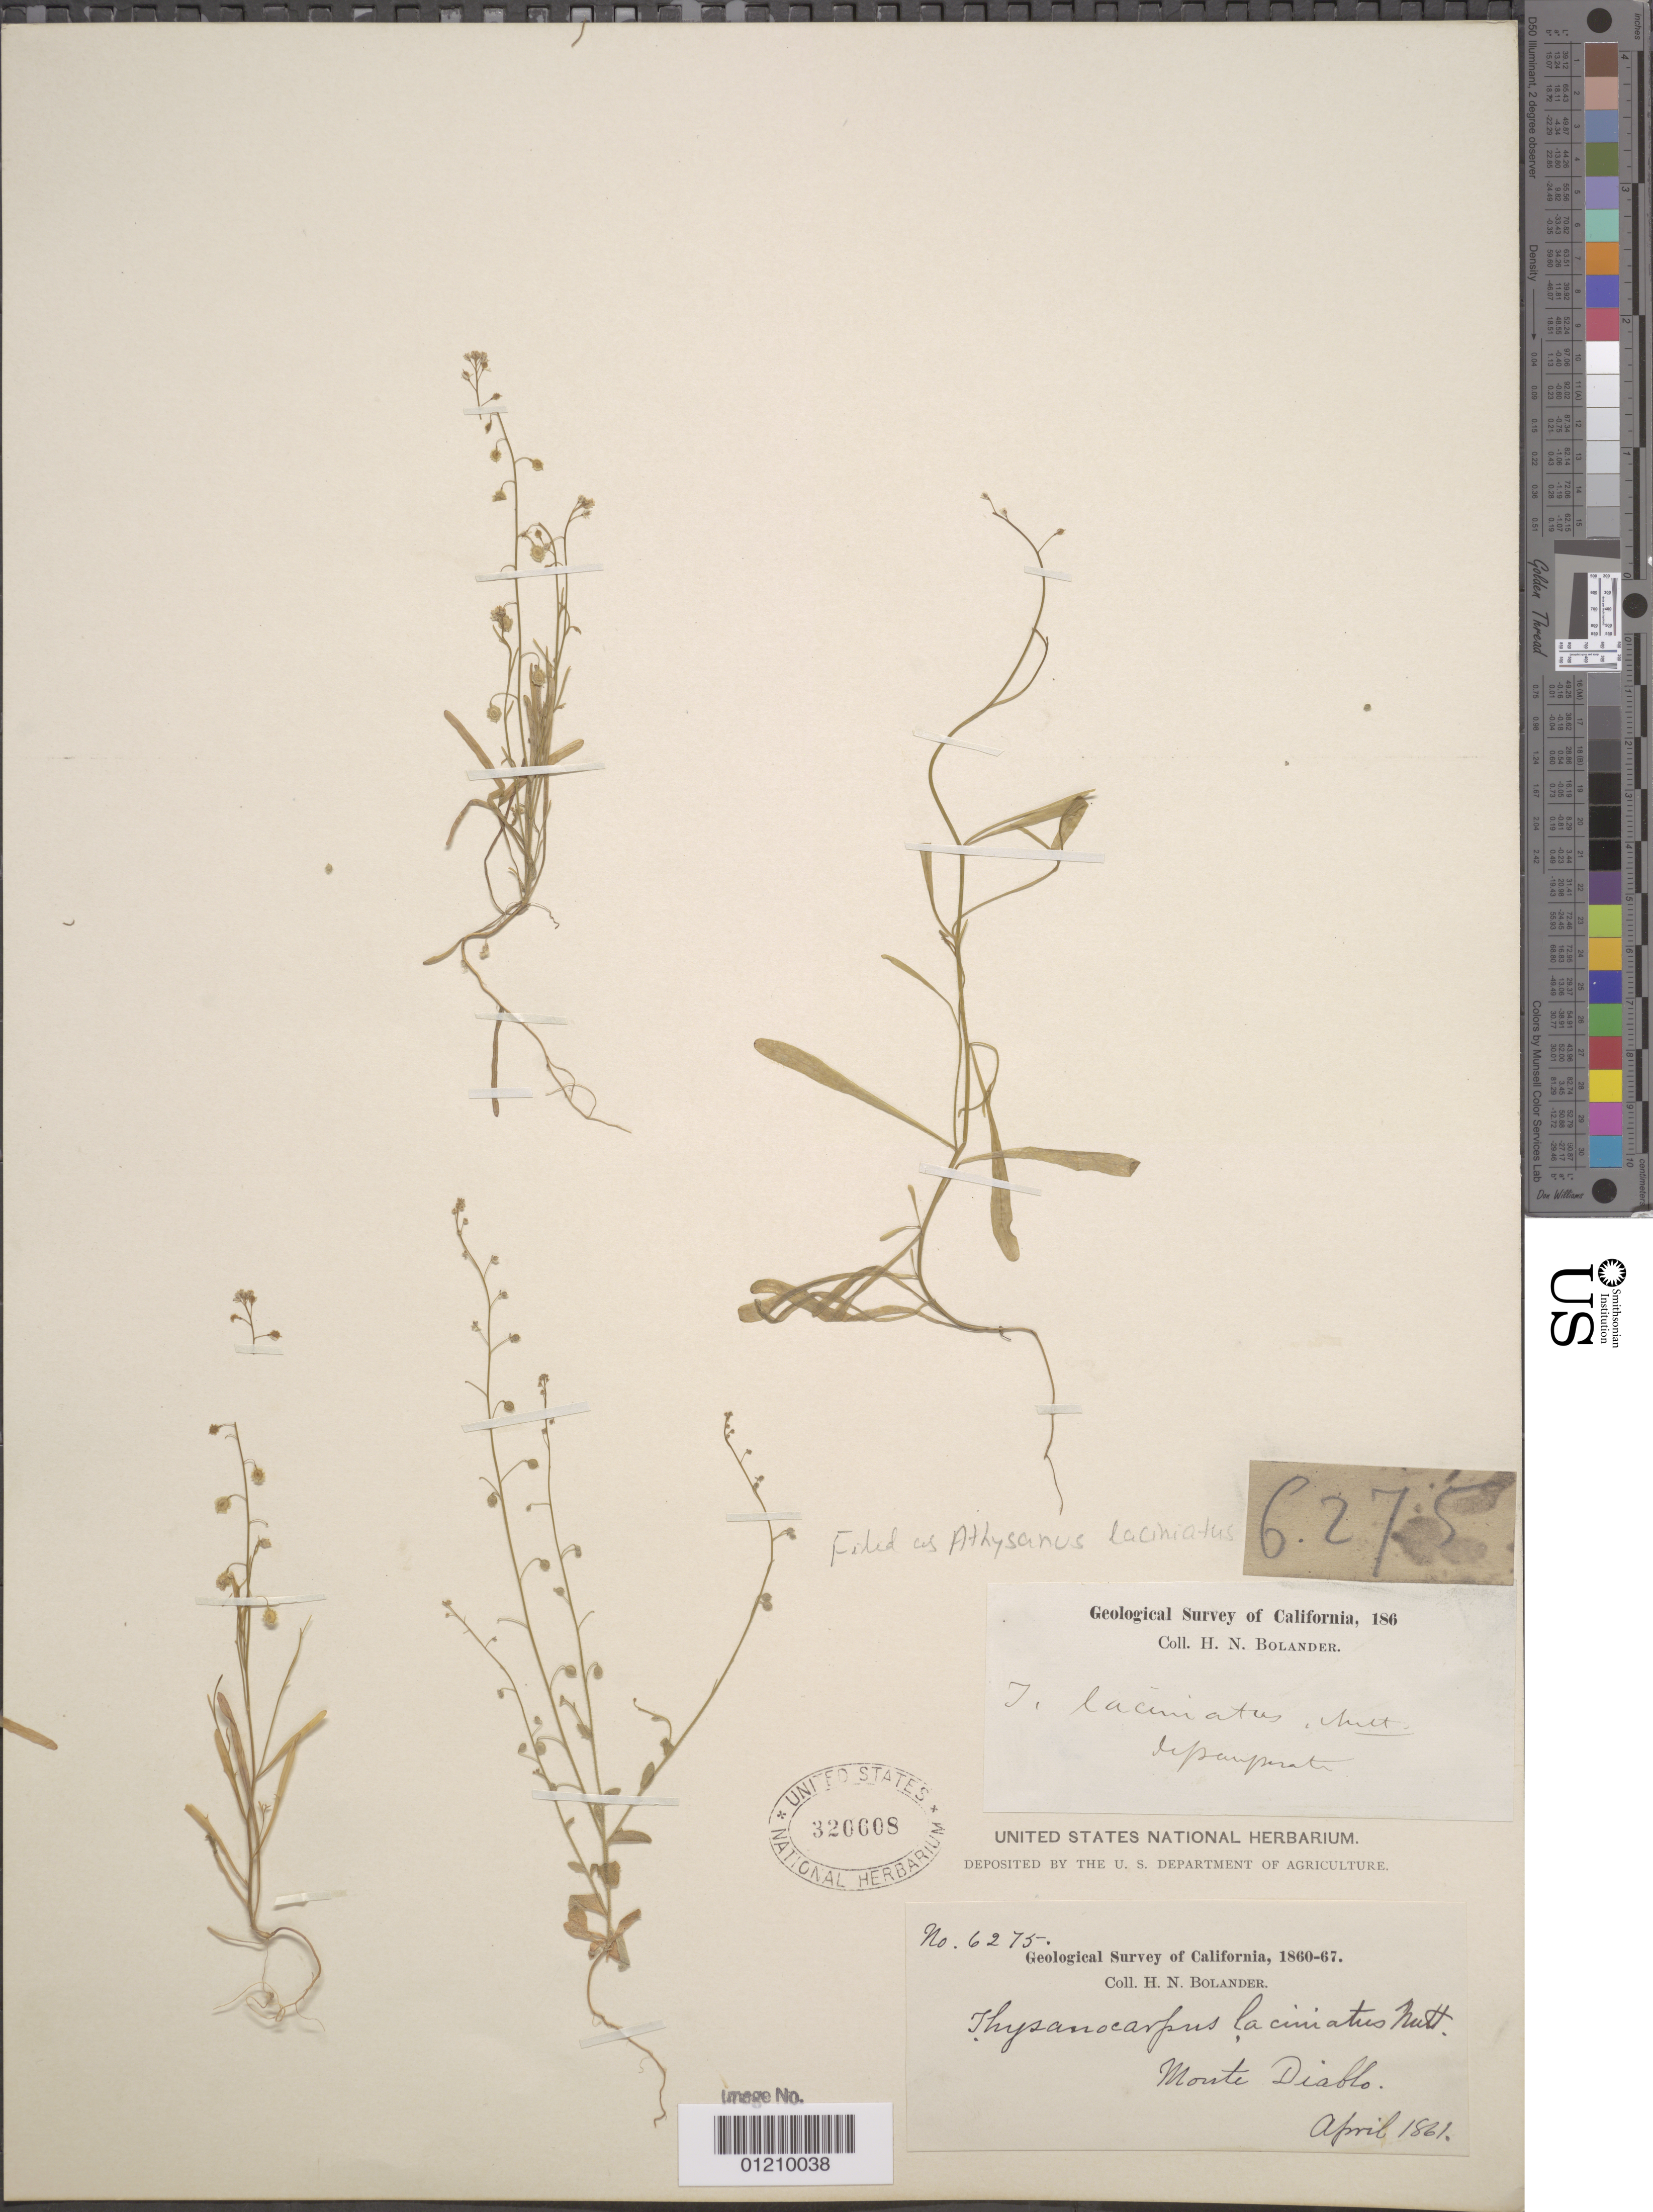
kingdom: Plantae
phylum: Tracheophyta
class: Magnoliopsida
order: Brassicales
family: Brassicaceae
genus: Athysanus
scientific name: Athysanus pusillus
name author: (Hook.) Greene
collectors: H. Bolander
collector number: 6275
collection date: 1861-04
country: United States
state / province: California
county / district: Contra Costa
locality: Monte Diablo.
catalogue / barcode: US 320608